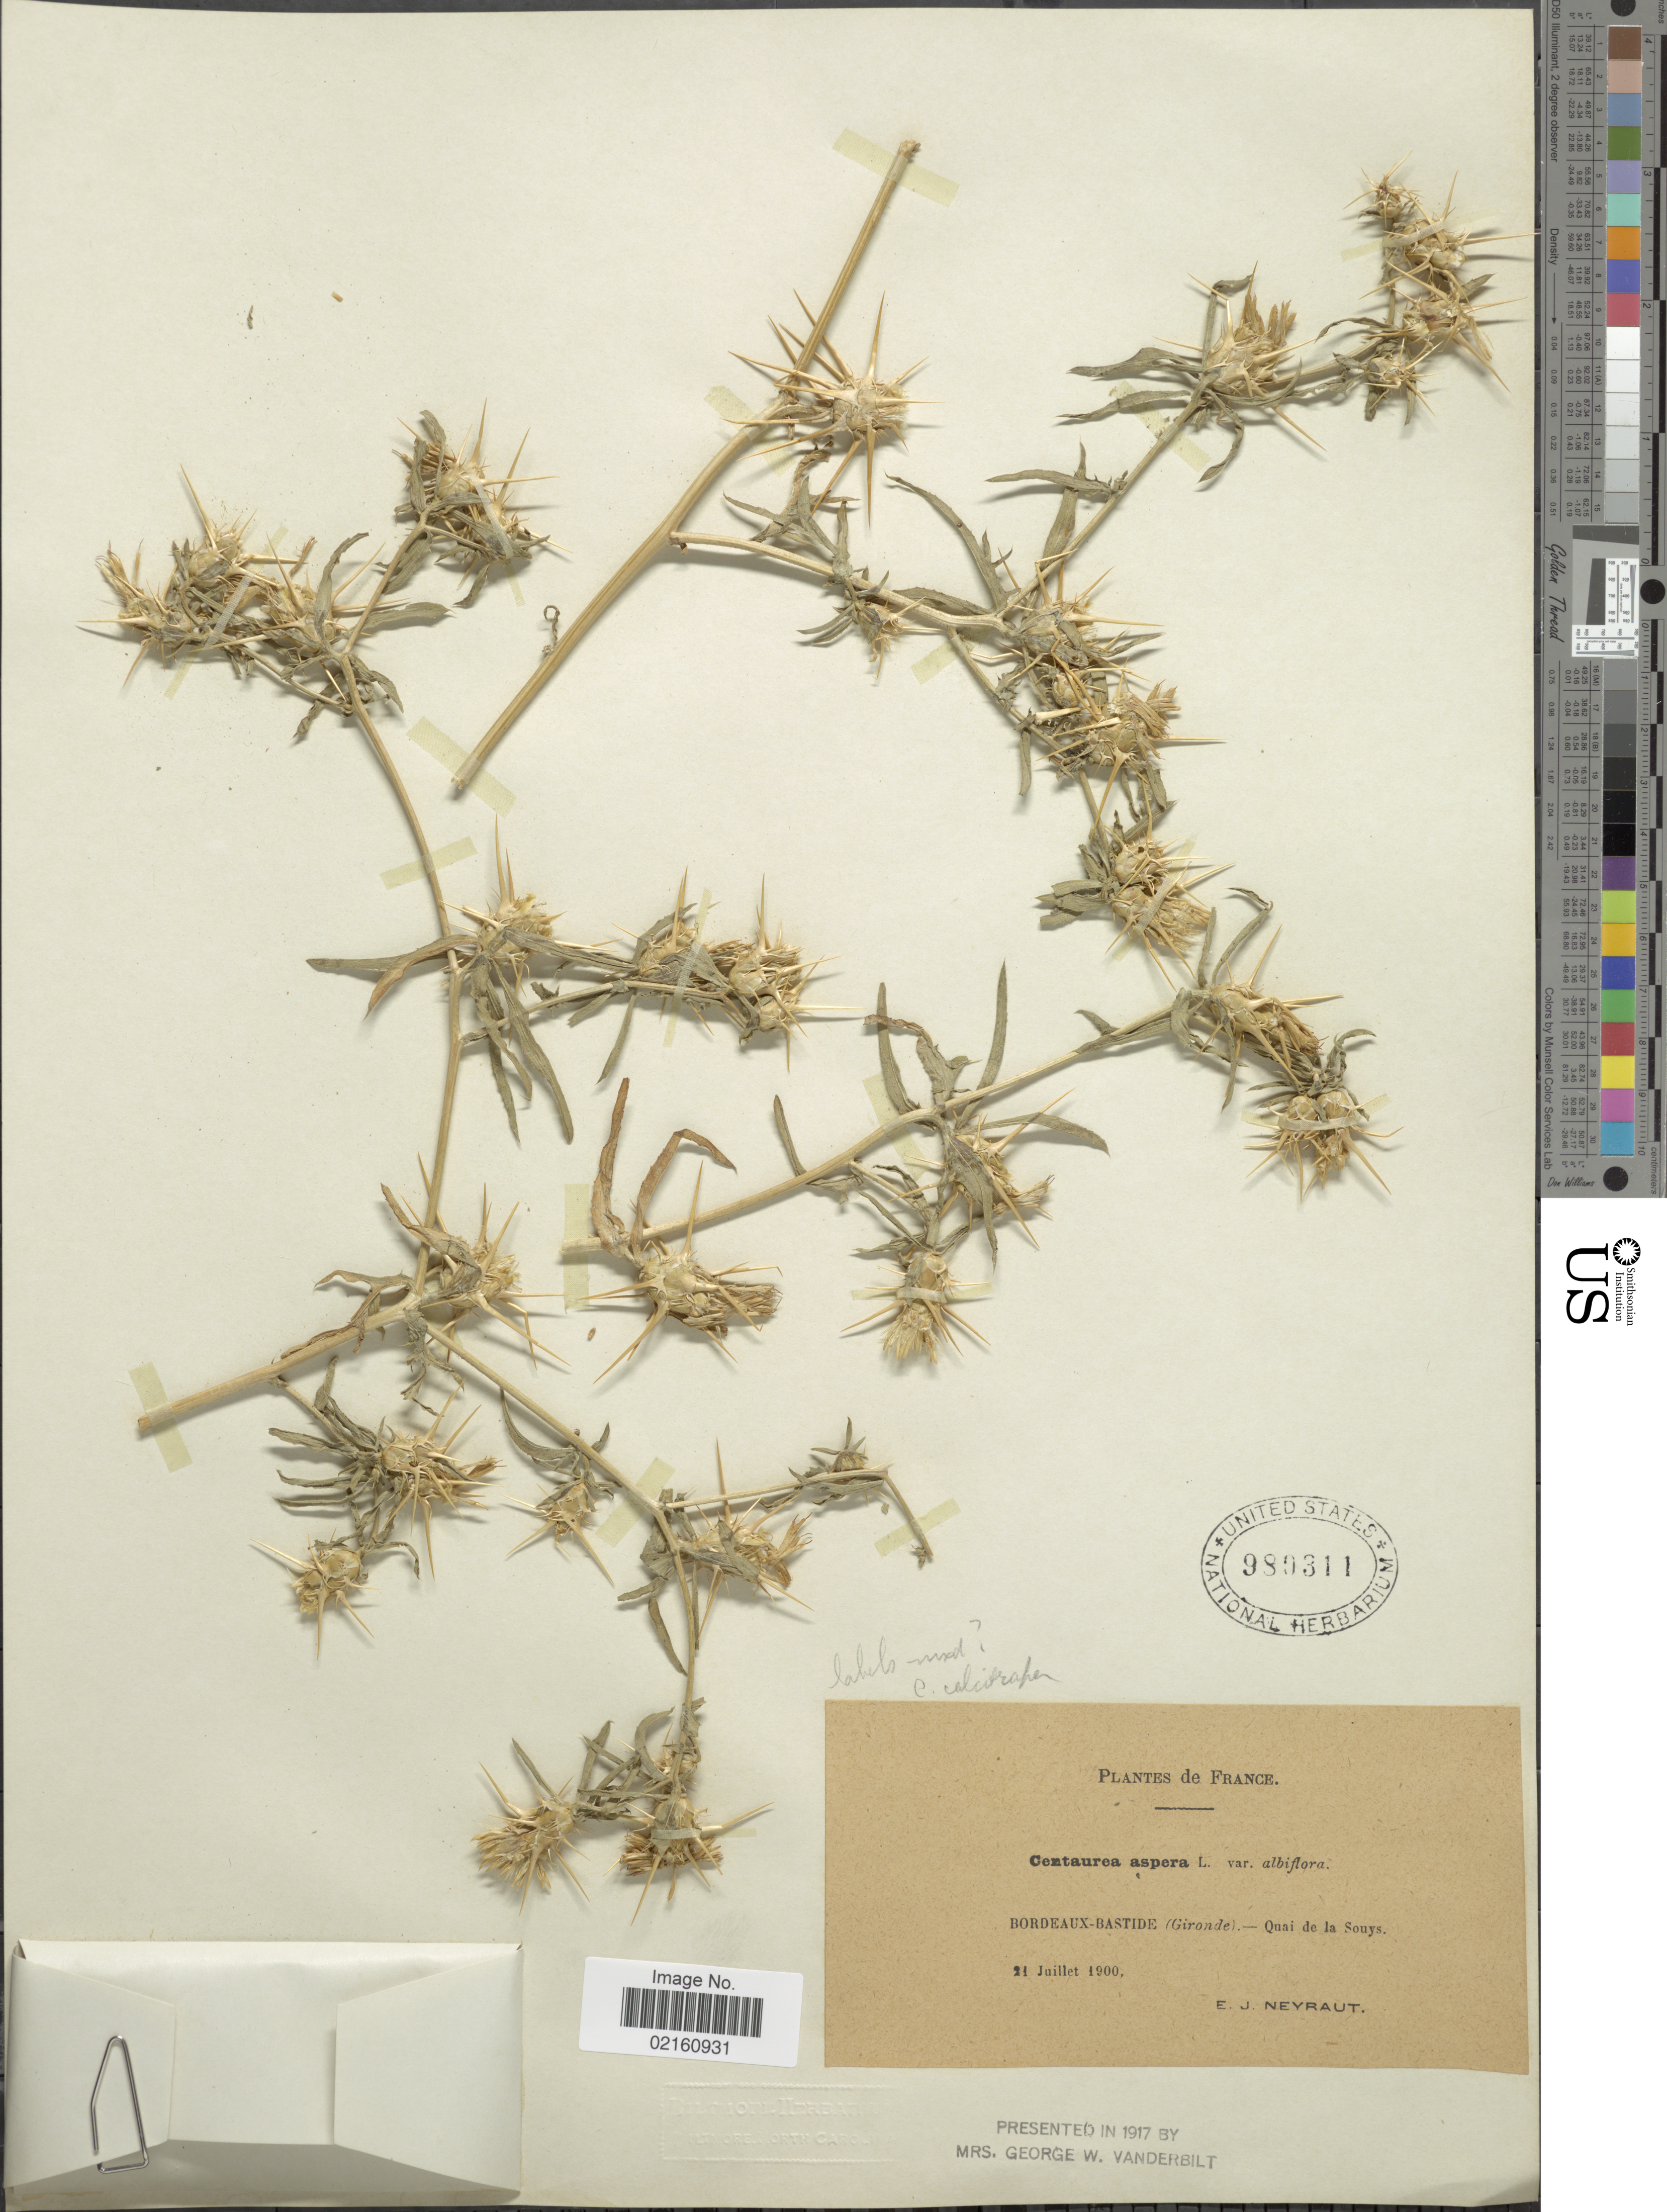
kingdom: Plantae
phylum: Tracheophyta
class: Magnoliopsida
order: Asterales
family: Asteraceae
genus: Centaurea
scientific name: Centaurea calcitrapa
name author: L.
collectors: E. Neyraut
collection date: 1900-07-21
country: France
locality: Bordeaux-Bastide (Gironde), Quai de la Souys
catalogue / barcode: US 980311